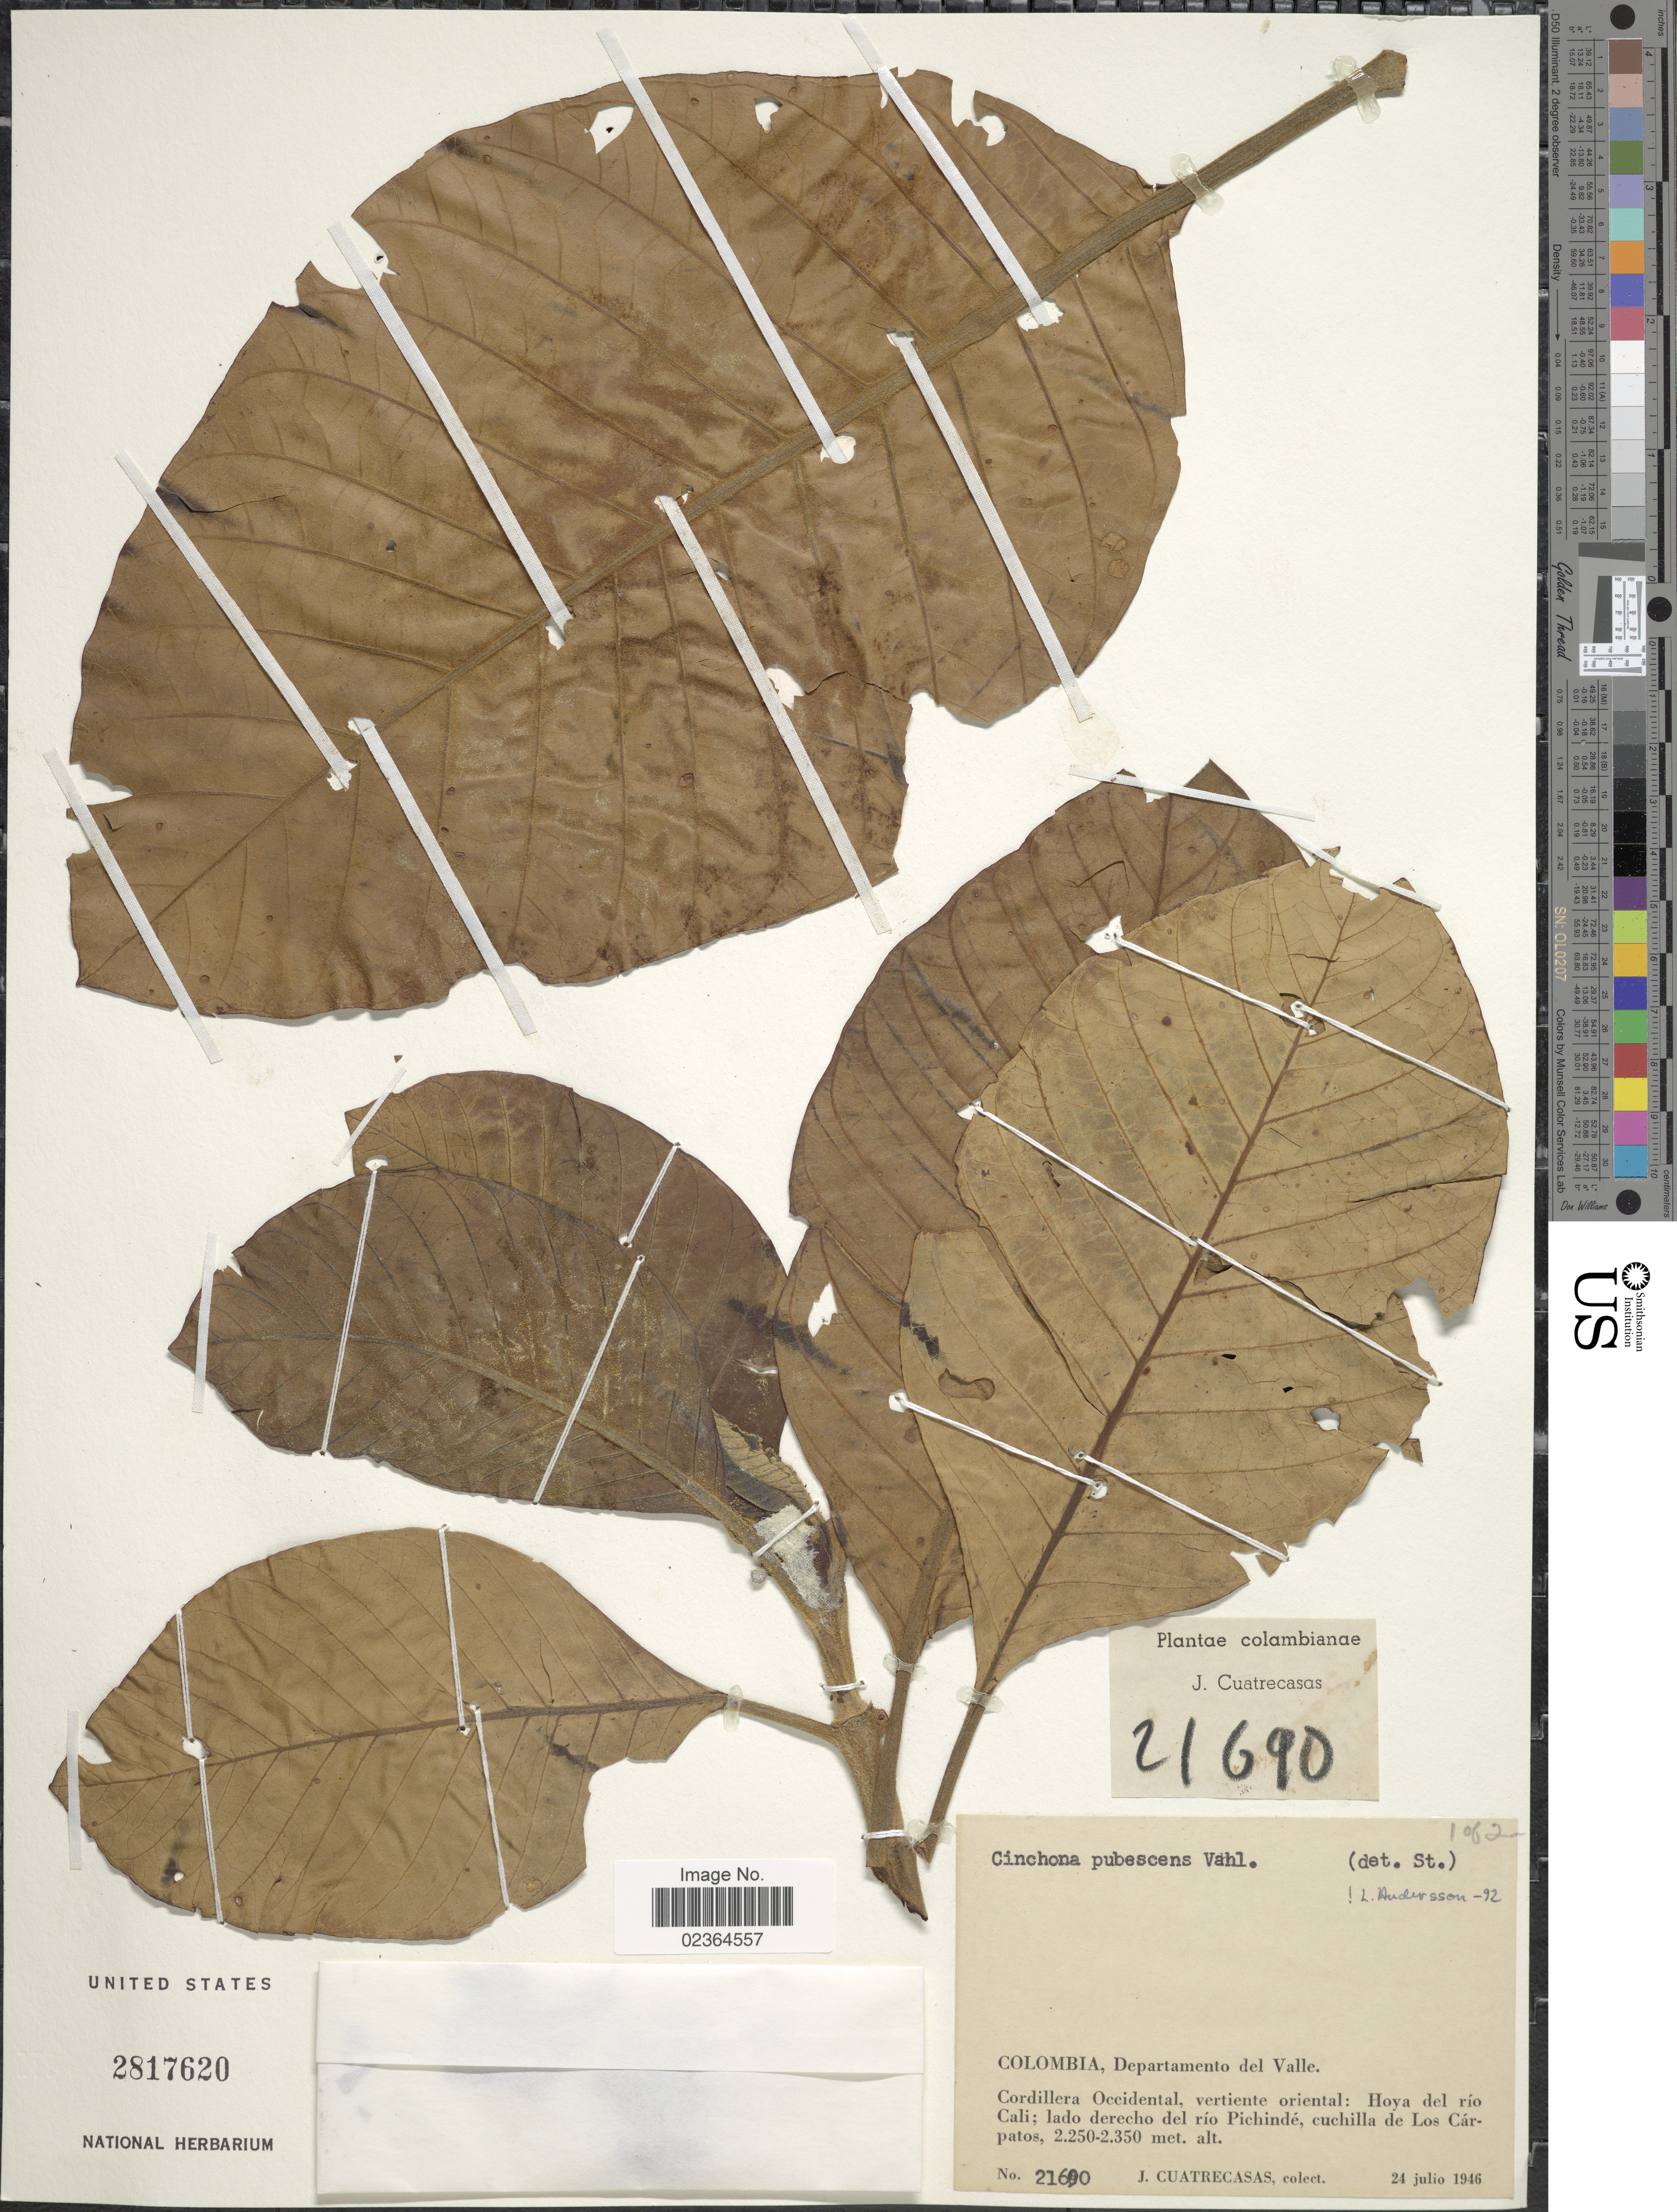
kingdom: Plantae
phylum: Tracheophyta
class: Magnoliopsida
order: Gentianales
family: Rubiaceae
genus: Cinchona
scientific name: Cinchona pubescens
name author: Vahl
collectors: J. Cuatrecasas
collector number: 21690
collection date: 1946-07-24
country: Colombia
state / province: Valle del Cauca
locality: Departamento del Valle. Cordillera Occidental, vertiente oriental: Hoya del río Cali; lado derecho del río Pichindé, cuchilla de Los Cárpatos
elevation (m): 2250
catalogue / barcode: US 2817620